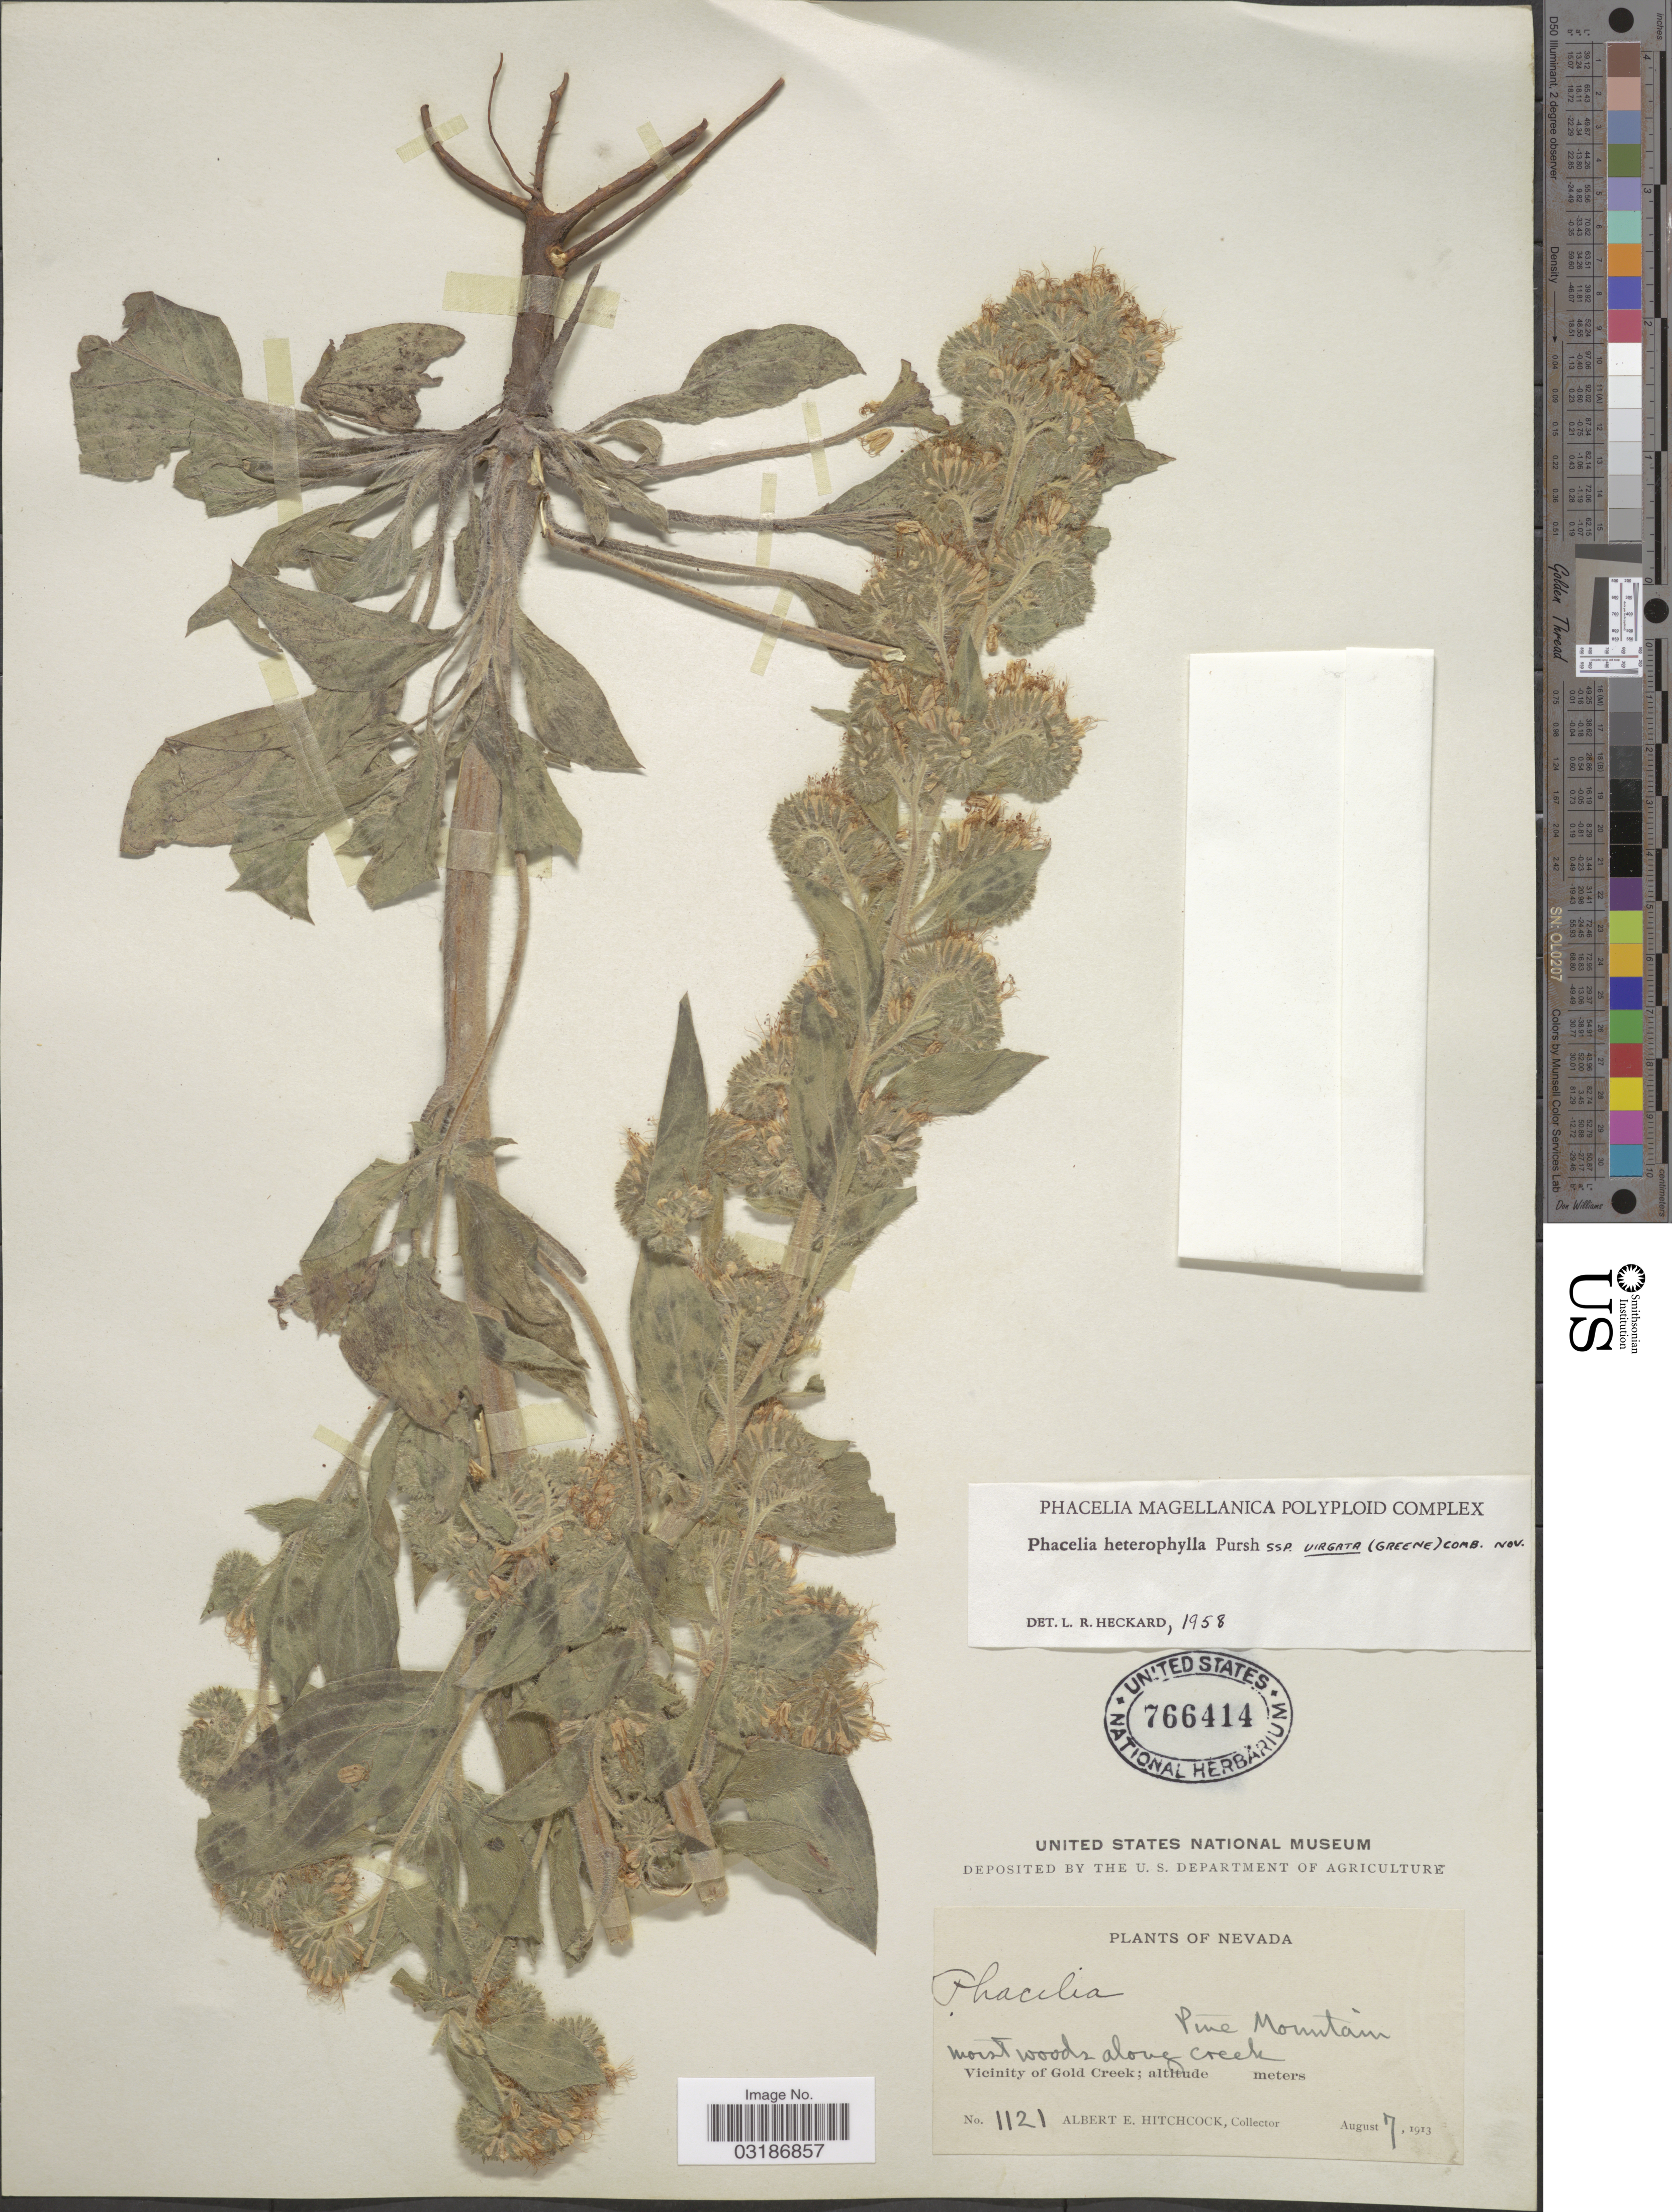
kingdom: Plantae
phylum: Tracheophyta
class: Magnoliopsida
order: Boraginales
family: Hydrophyllaceae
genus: Phacelia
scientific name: Phacelia heterophylla subsp. virgata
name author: (Greene) Heckard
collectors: A. Hitchcock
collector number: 1121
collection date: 1913-08-07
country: United States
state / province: Nevada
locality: Pine Mountain. Moist woods along creek. Vicinity of Gold Creek.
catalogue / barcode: US 766414